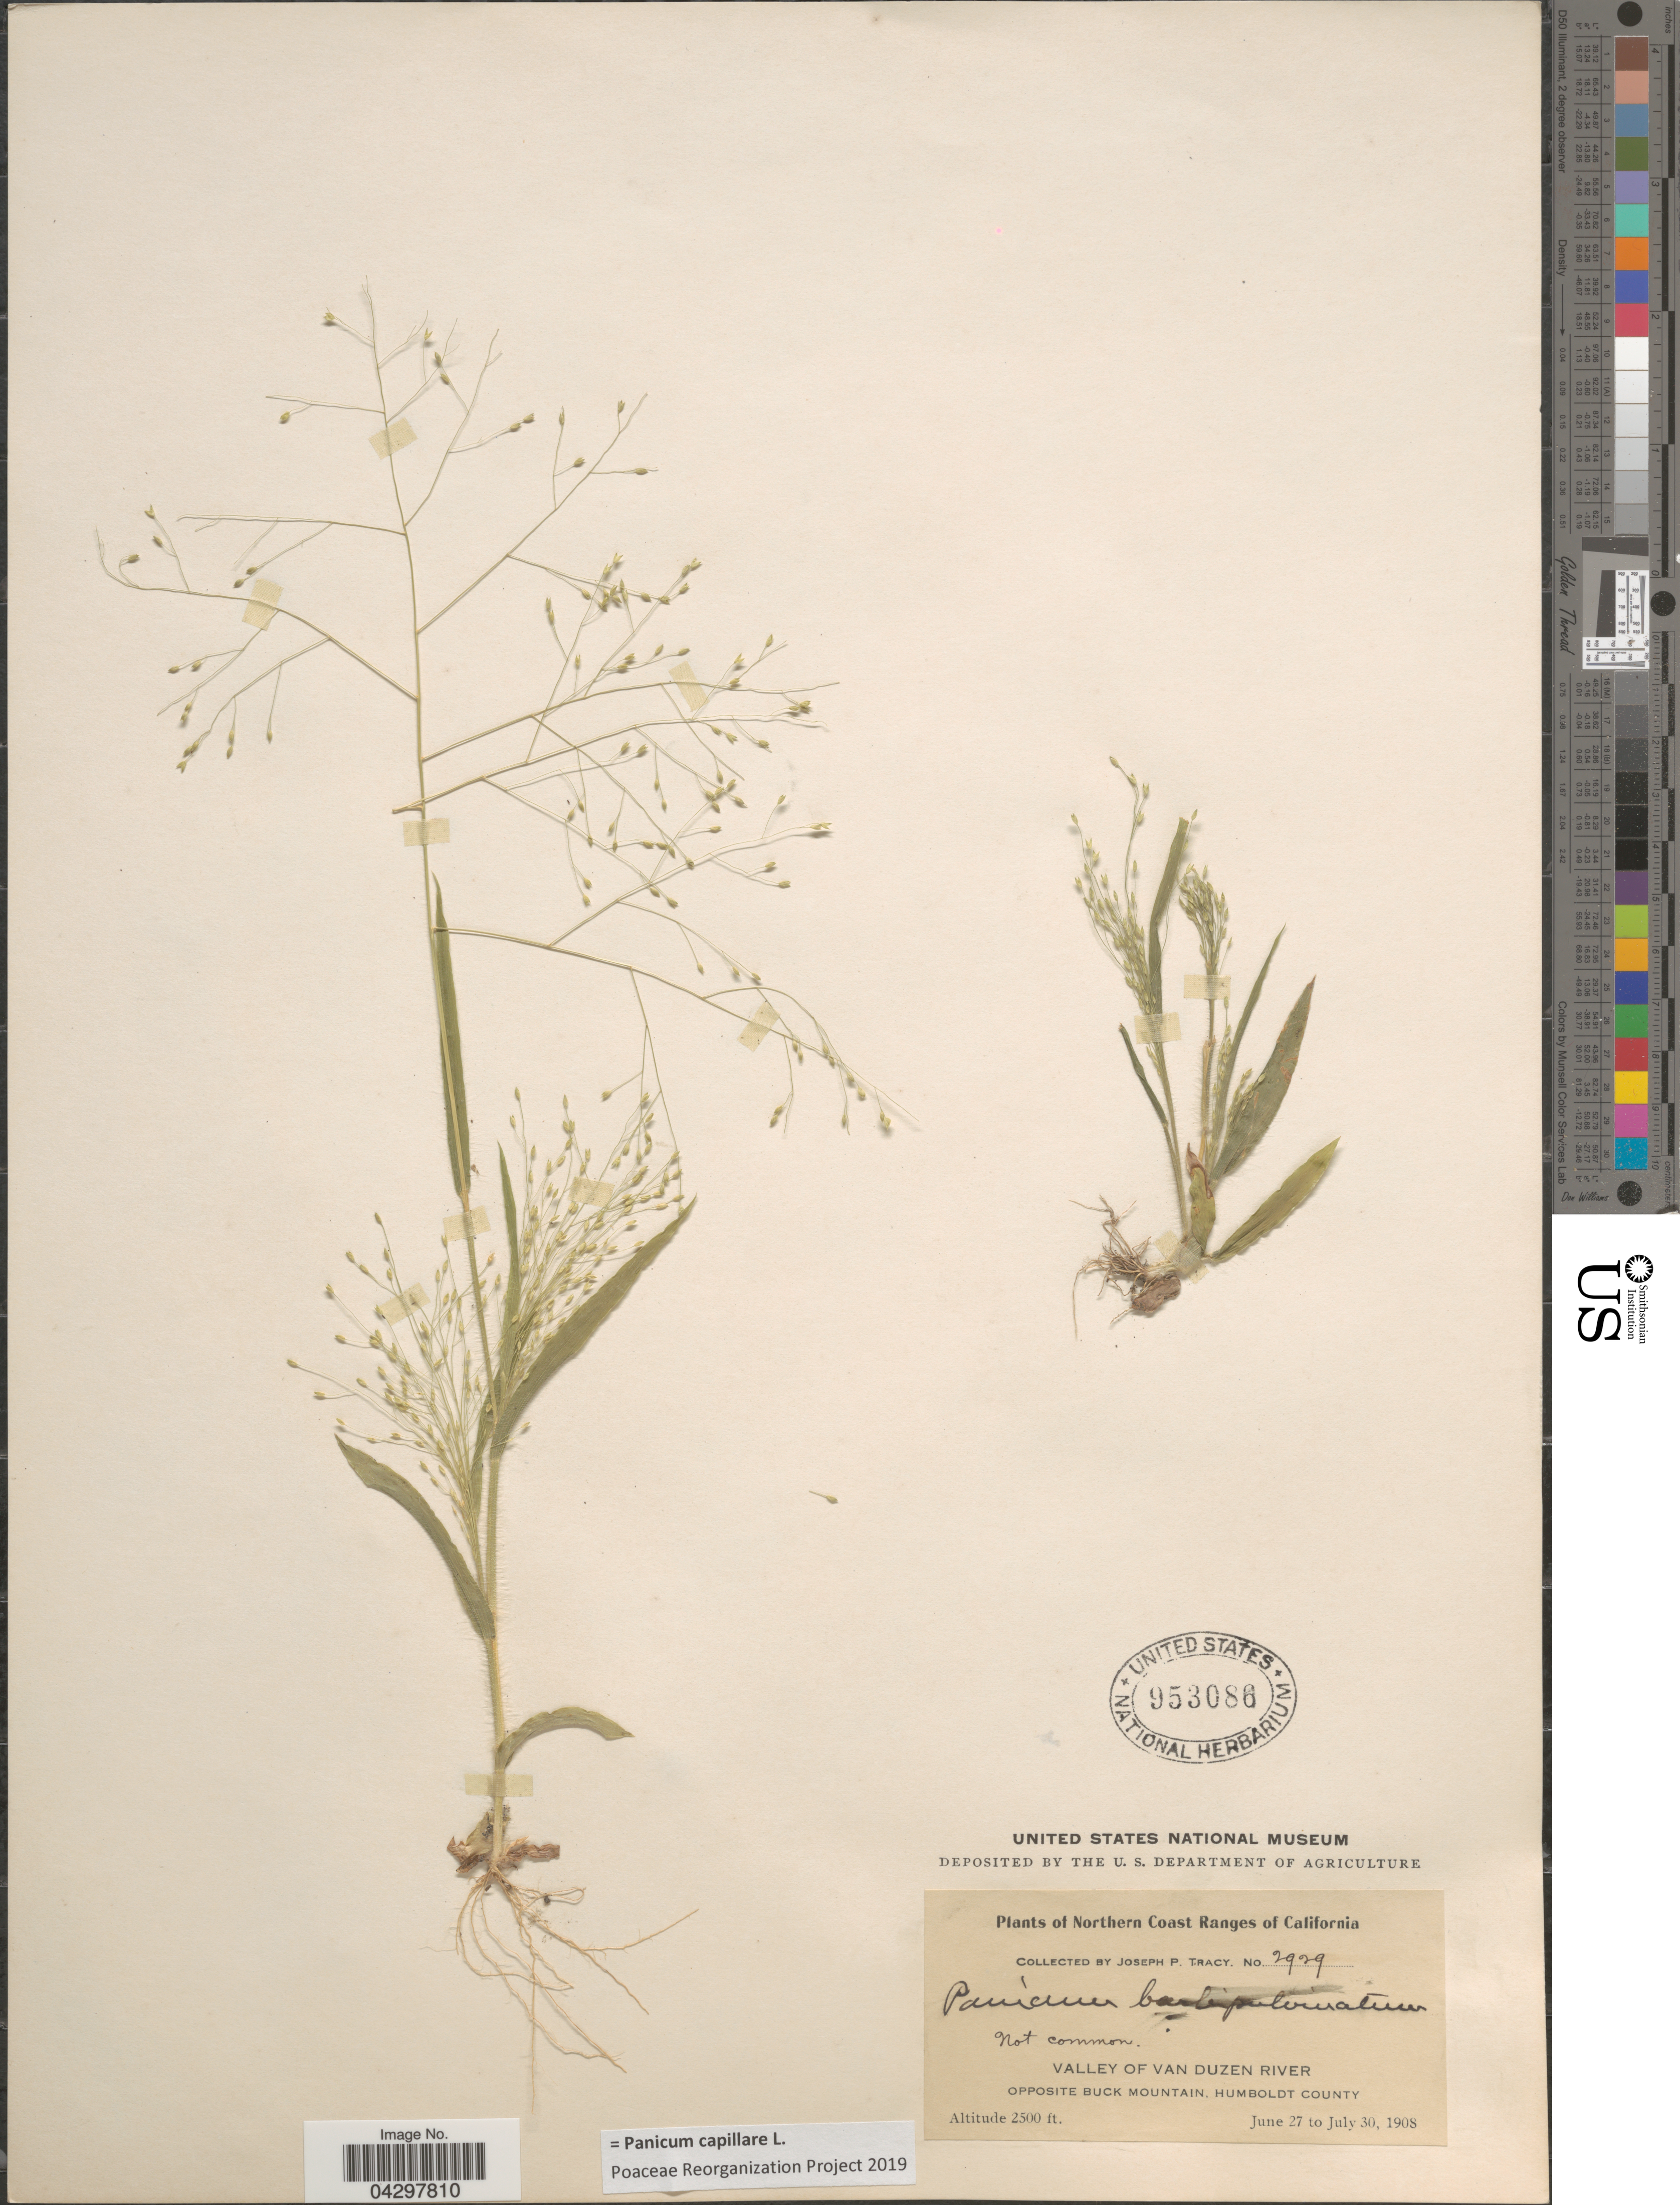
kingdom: Plantae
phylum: Tracheophyta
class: Liliopsida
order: Poales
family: Poaceae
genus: Panicum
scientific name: Panicum capillare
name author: L.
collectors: J. Tracy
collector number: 2929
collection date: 1908-06-27/1908-07-30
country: United States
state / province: California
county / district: Humboldt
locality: Northern Coast Ranges of California. Valley Of Van Duzen River. Opposite Buck Mountain, Humboldt County.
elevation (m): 762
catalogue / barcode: US 953086